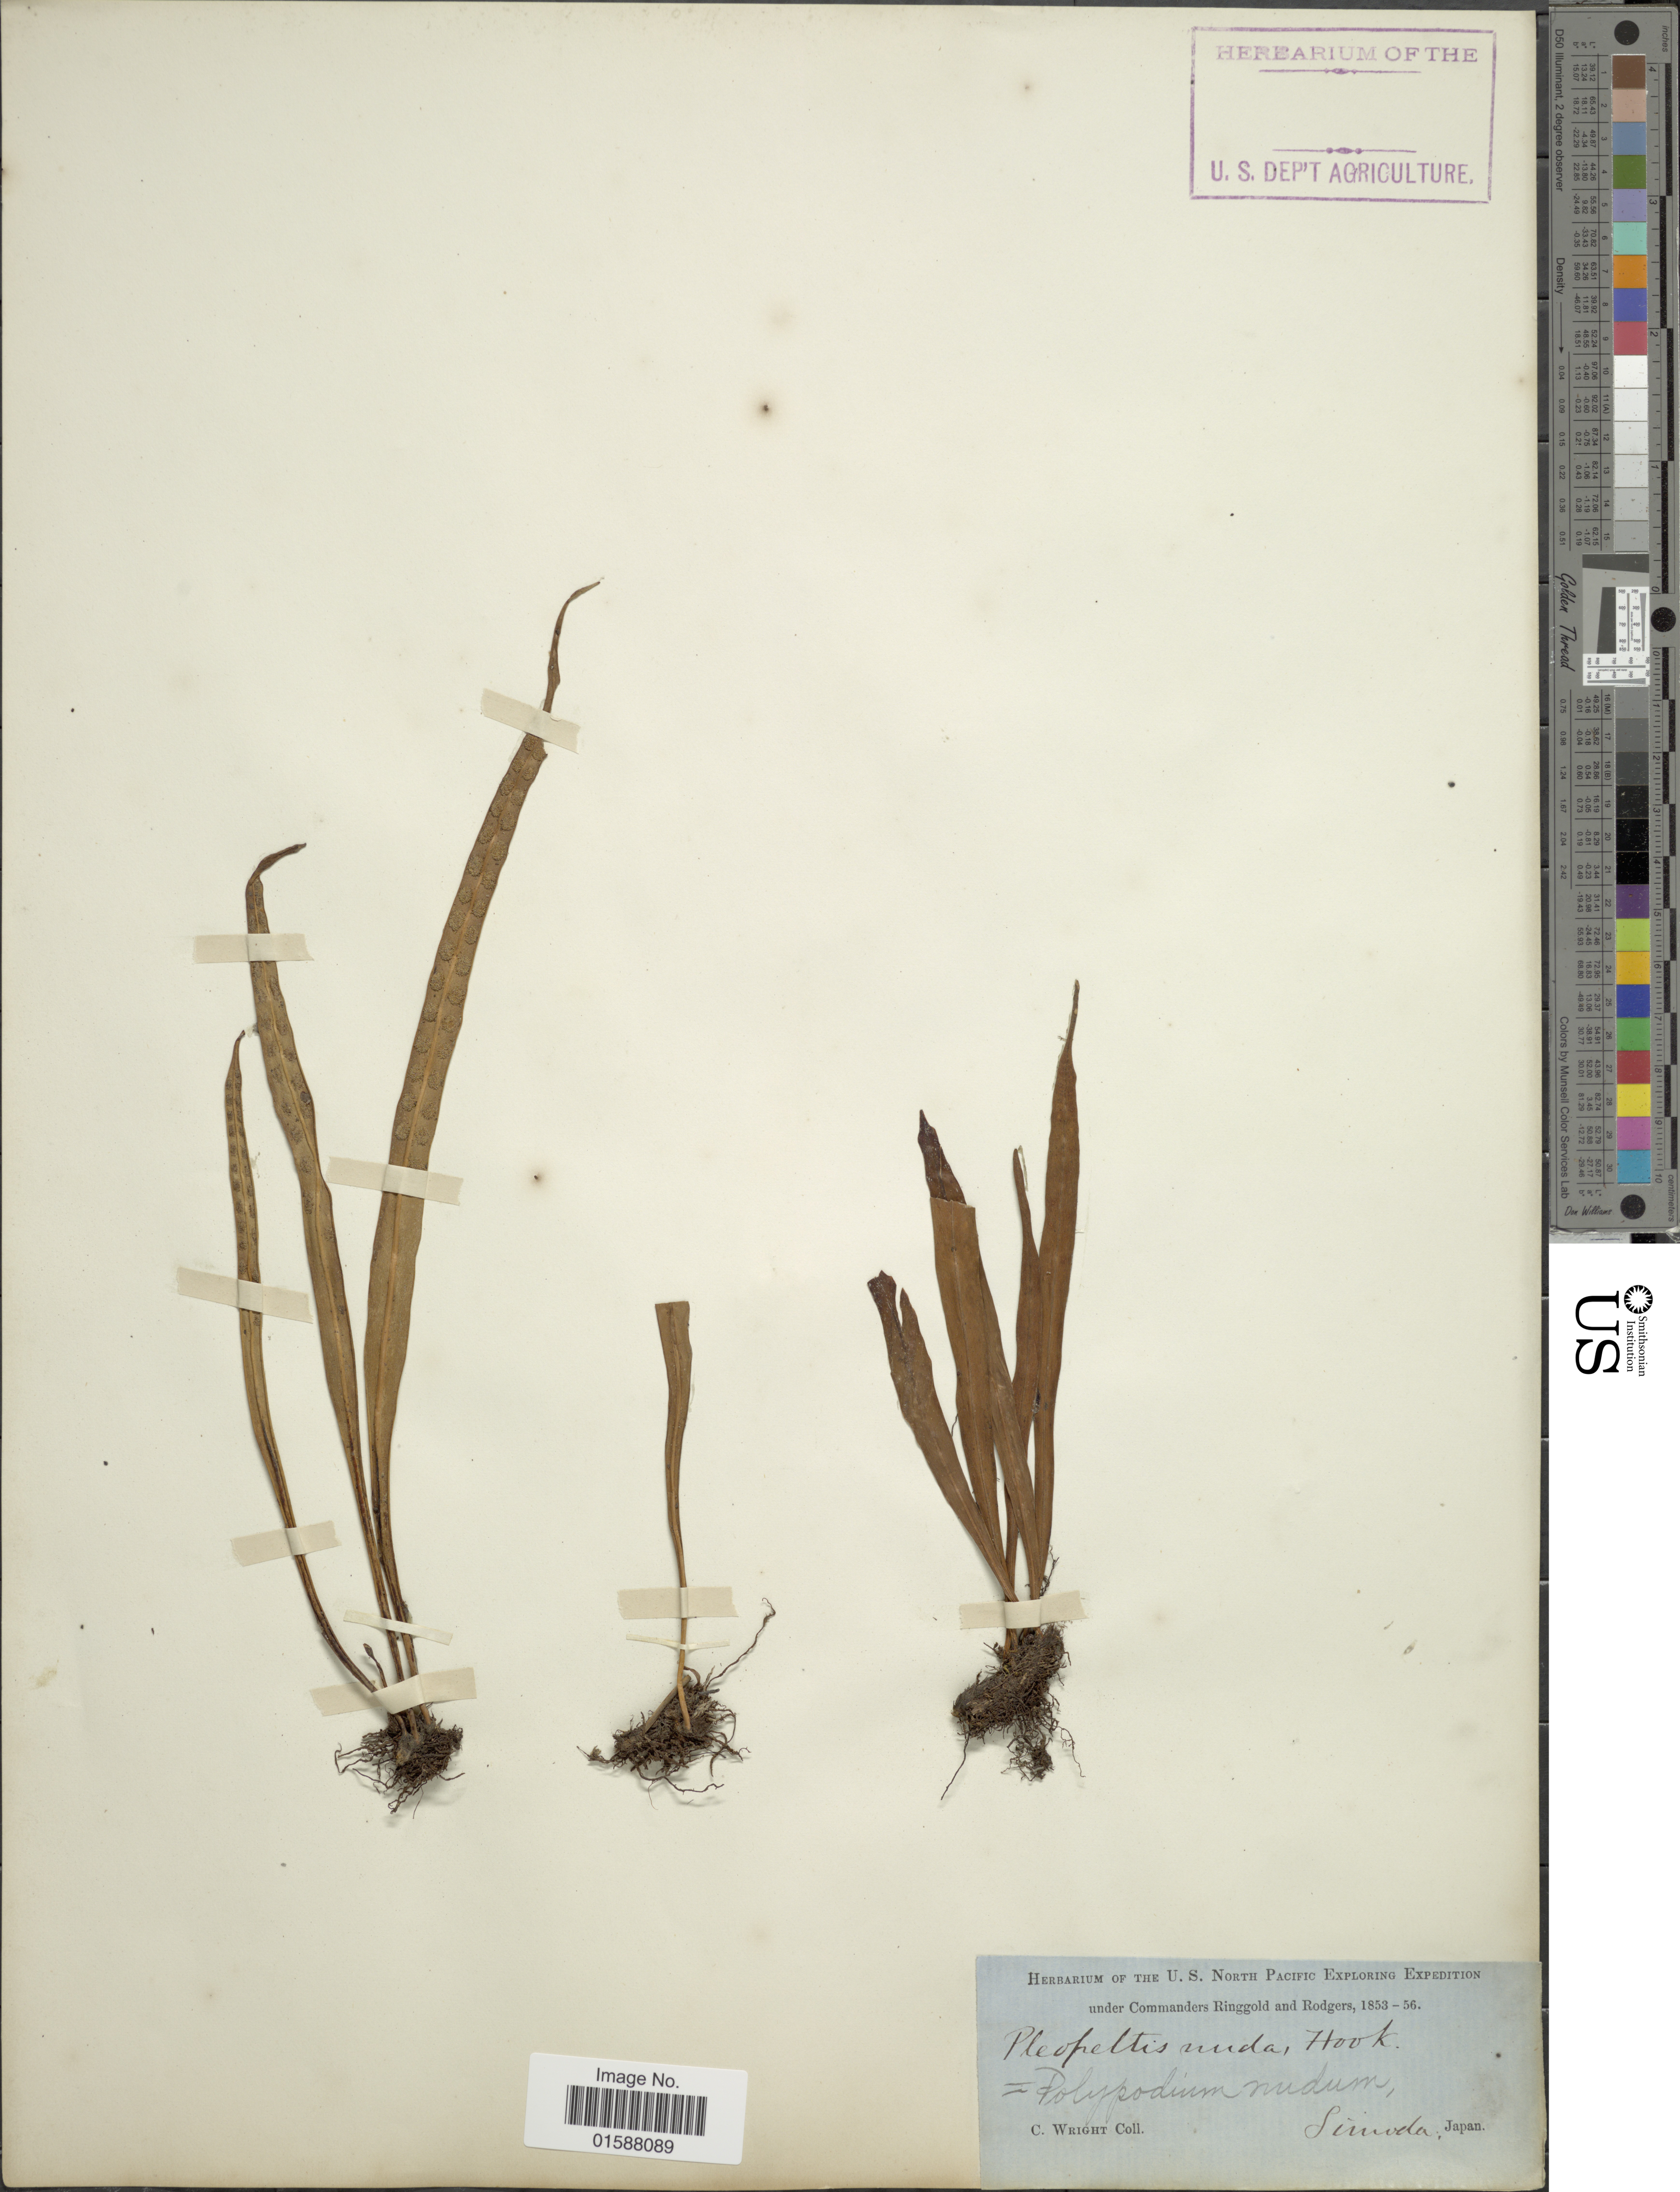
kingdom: Plantae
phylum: Tracheophyta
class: Polypodiopsida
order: Polypodiales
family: Polypodiaceae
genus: Lepisorus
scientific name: Lepisorus thunbergianus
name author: (Kaulf.) Ching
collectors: C. Wright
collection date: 1853/1856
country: Japan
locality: Sumida